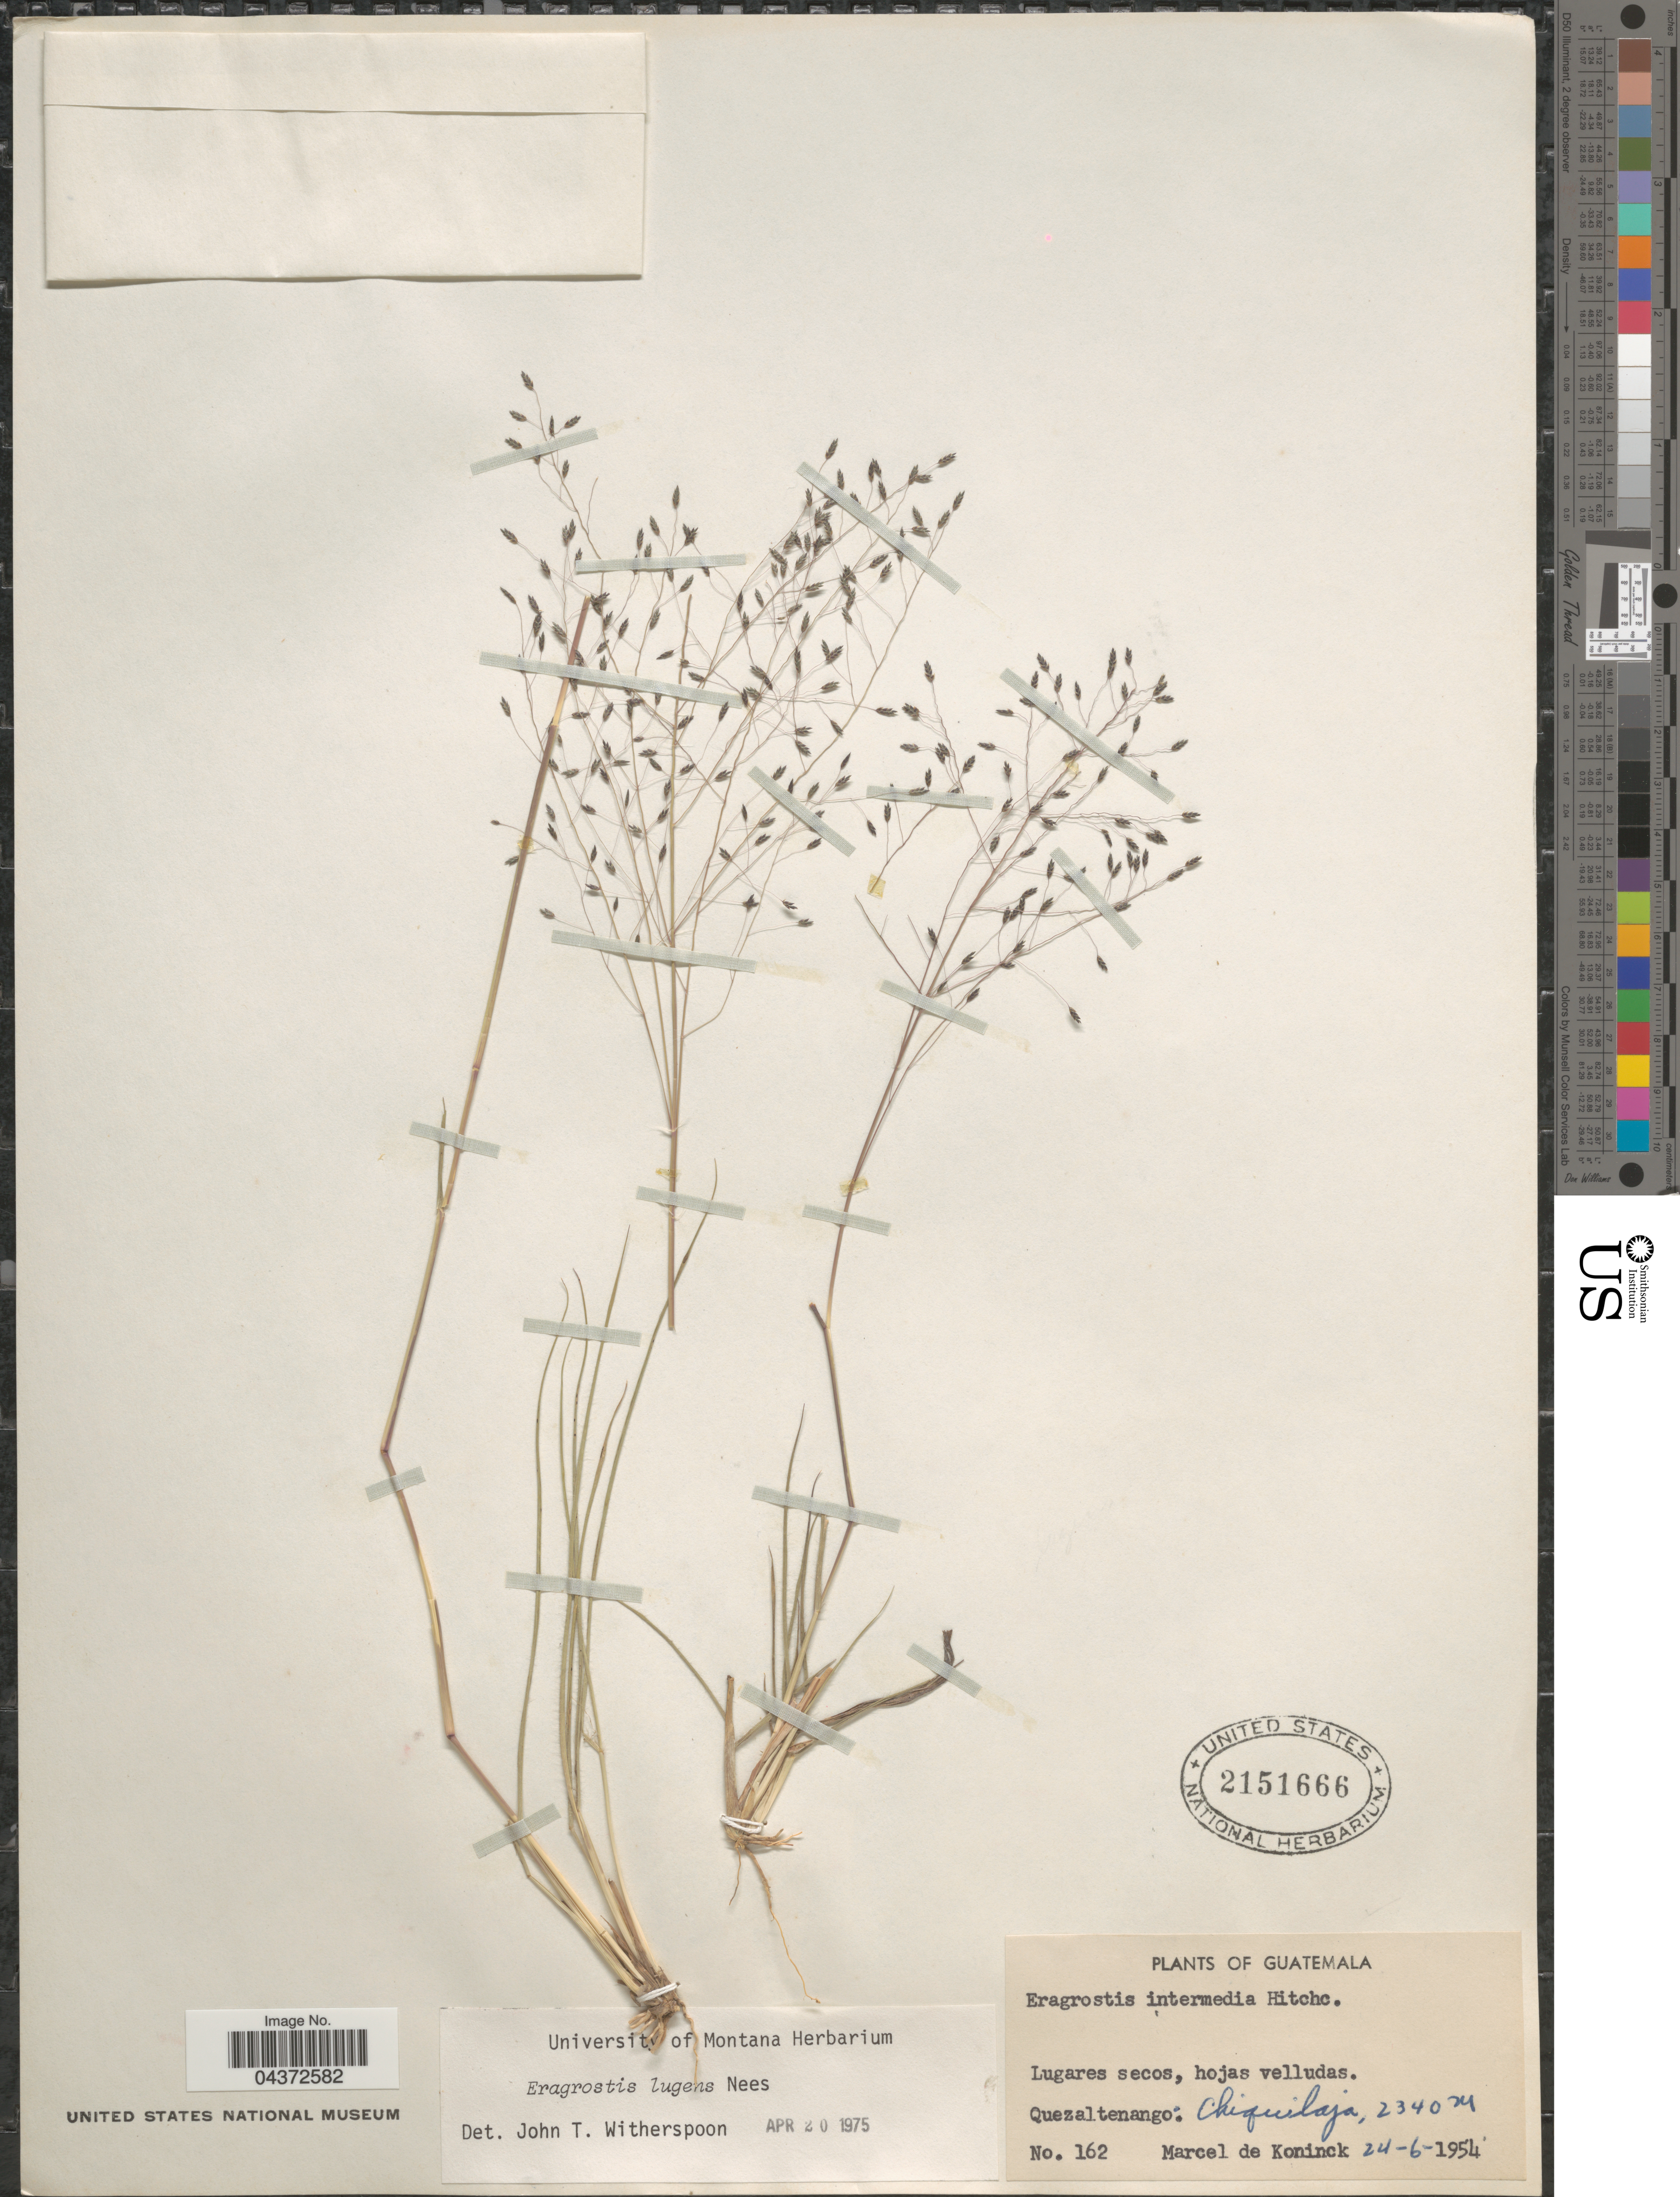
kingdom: Plantae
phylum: Tracheophyta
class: Liliopsida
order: Poales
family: Poaceae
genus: Eragrostis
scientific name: Eragrostis lugens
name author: Nees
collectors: M. Koninck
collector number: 162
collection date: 1954-06-24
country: Guatemala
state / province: Quetzaltenango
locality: Lugares secos, hojas velludas. Chiquilaja.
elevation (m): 2340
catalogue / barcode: US 2151666